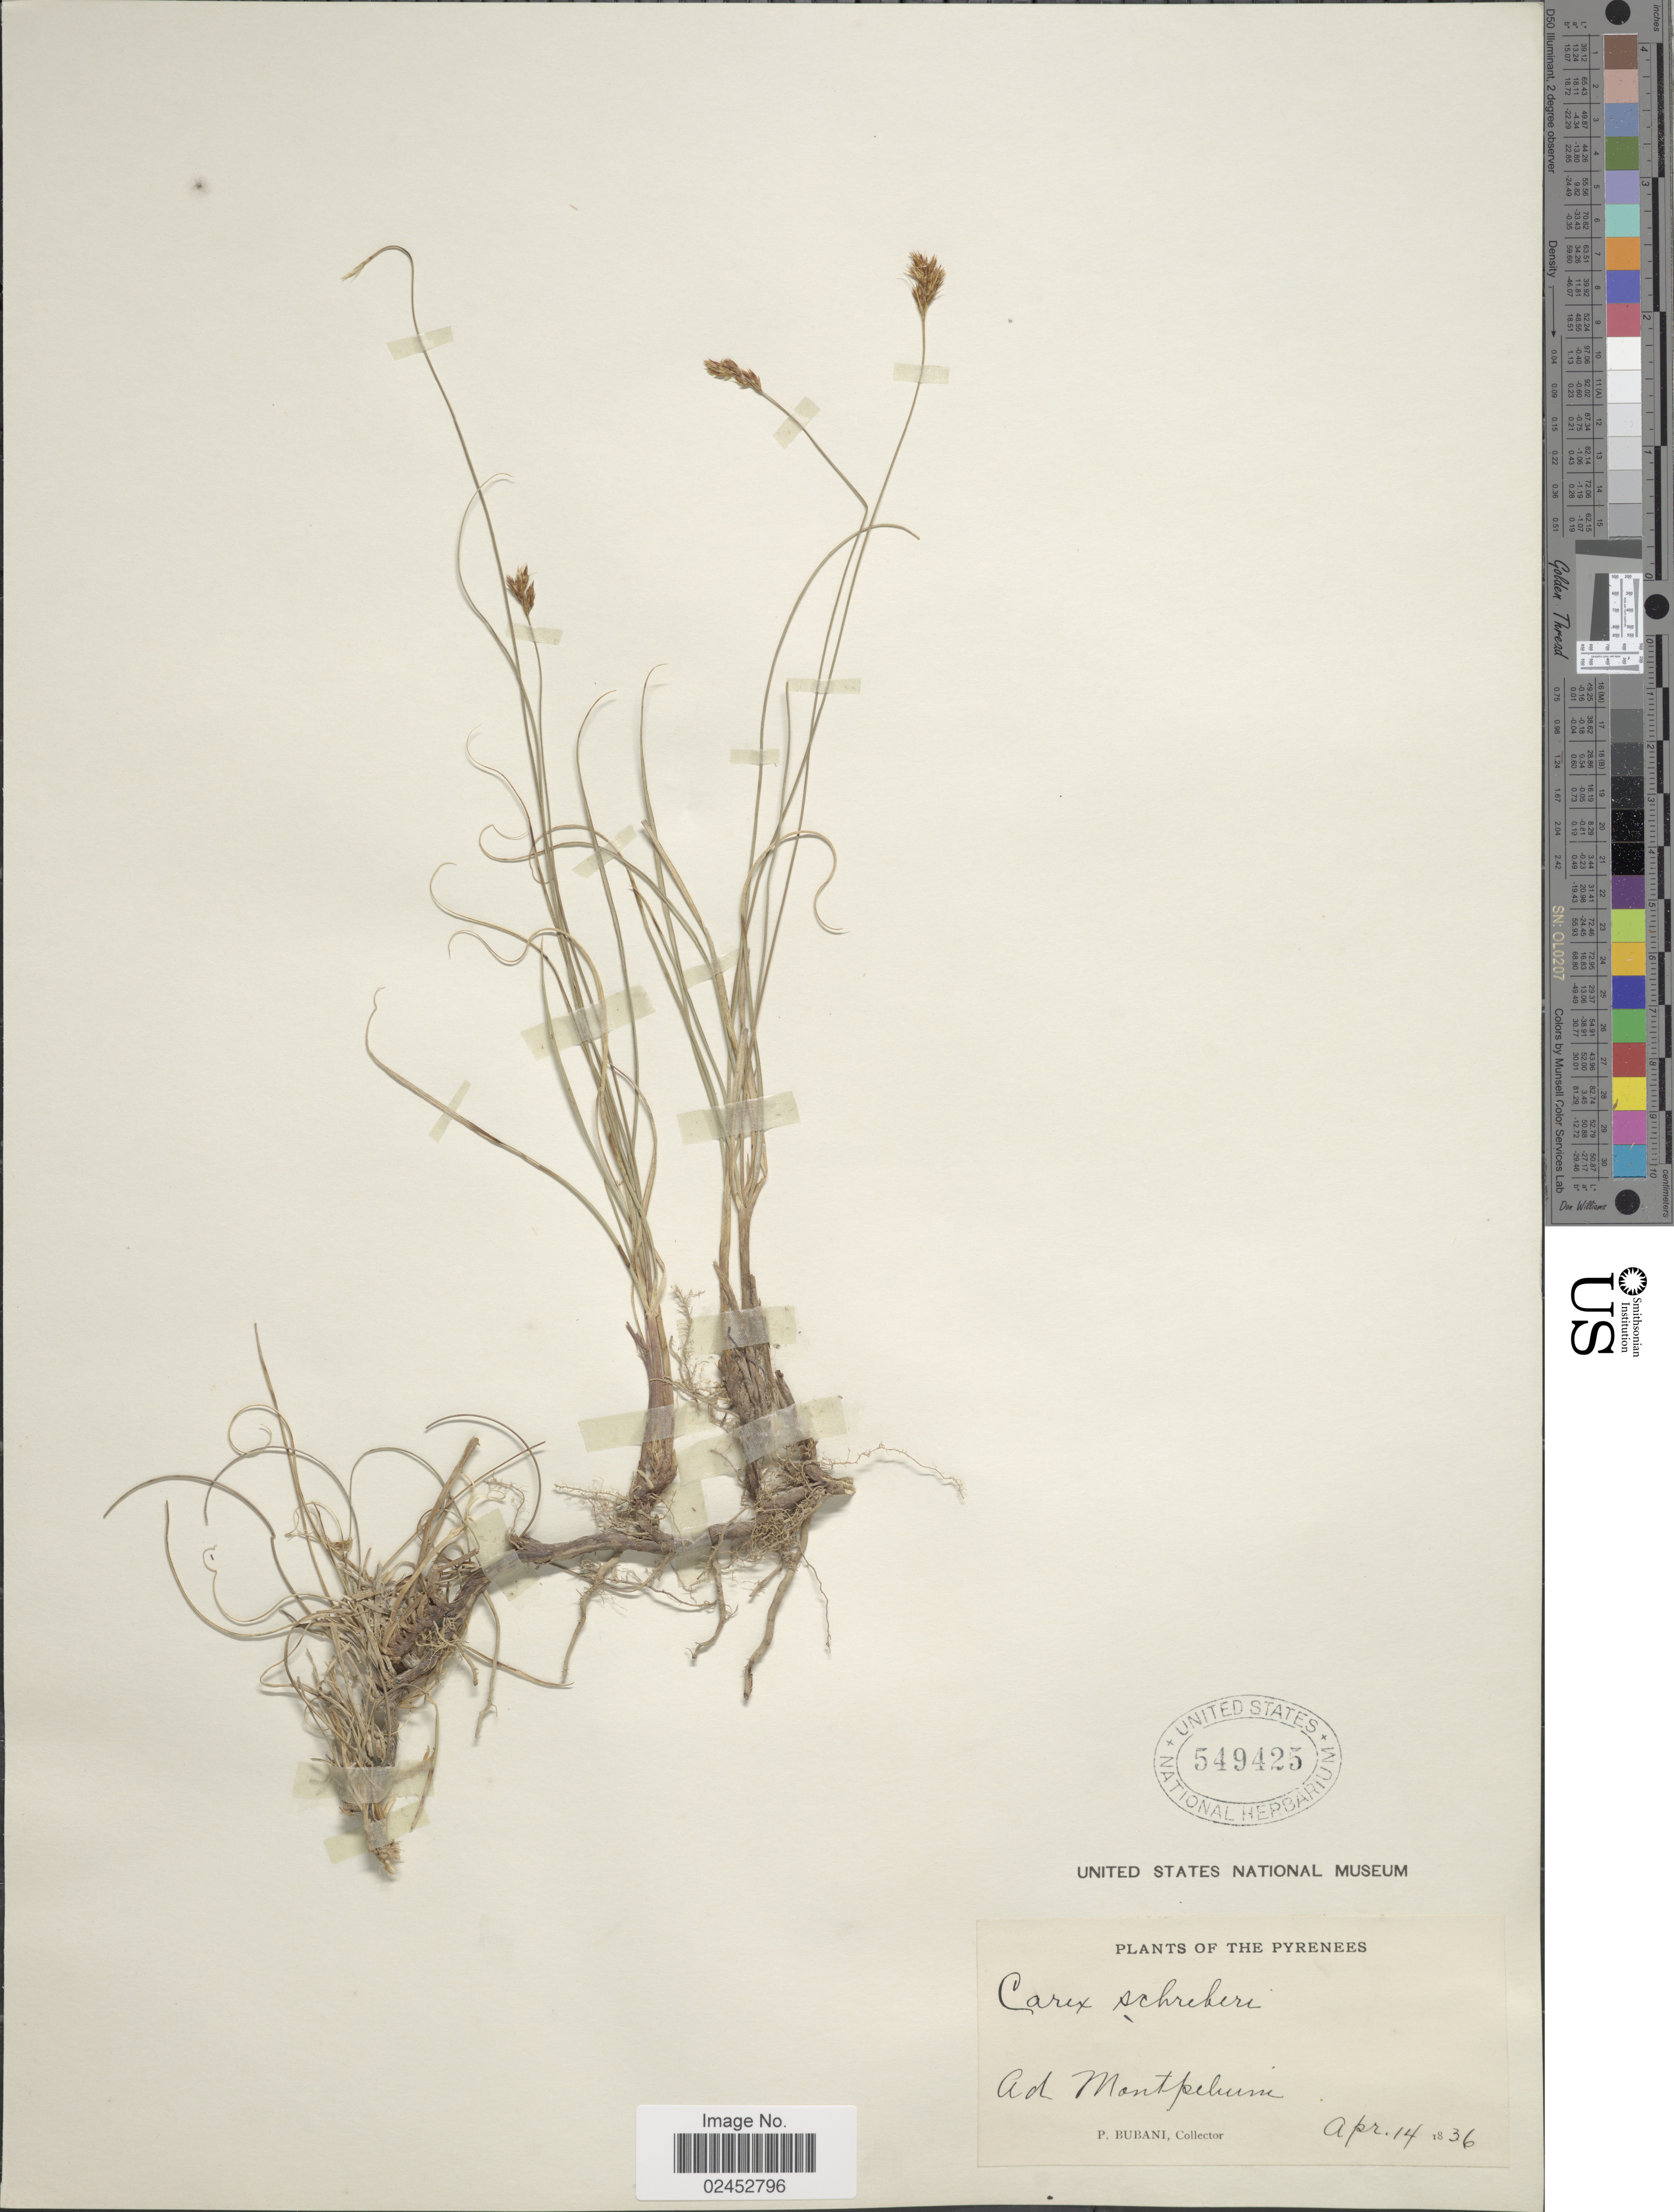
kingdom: Plantae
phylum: Tracheophyta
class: Liliopsida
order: Poales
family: Cyperaceae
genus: Carex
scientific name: Carex praecox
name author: Schreb.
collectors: P. Bubani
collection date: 1836-04-14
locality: The Pyrenees, Ad Montpellium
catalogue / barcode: US 549425